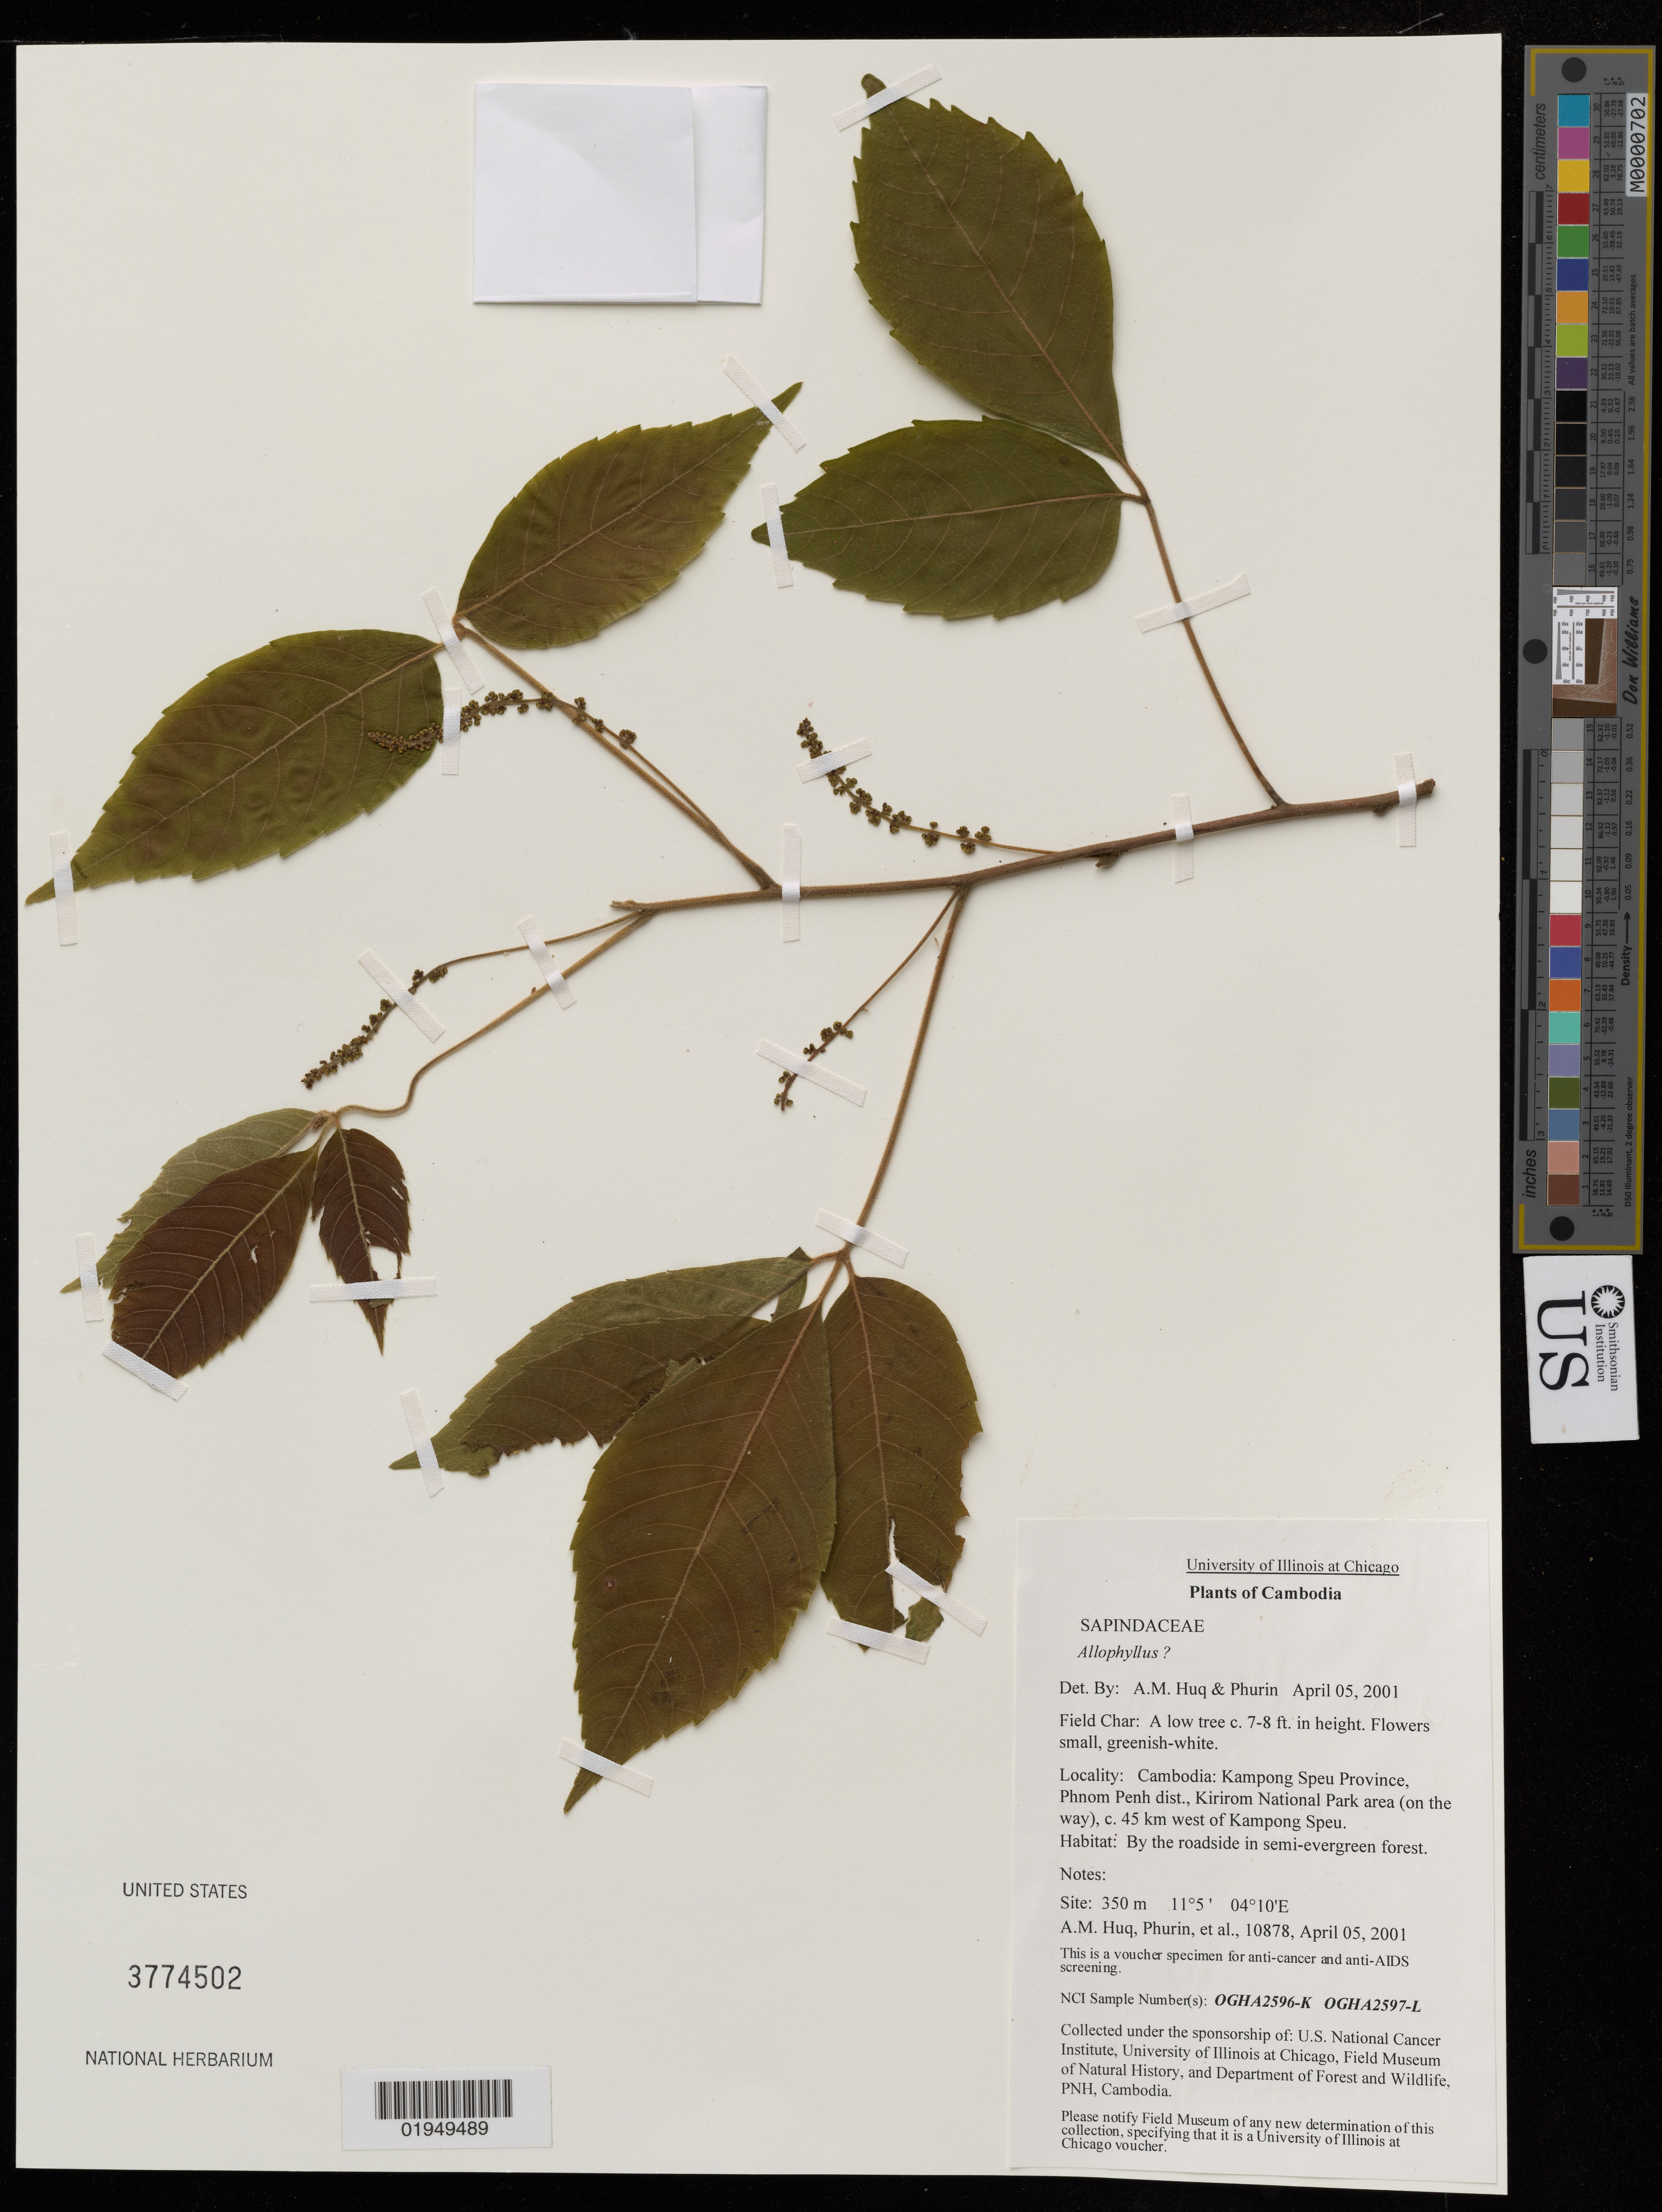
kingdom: Plantae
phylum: Tracheophyta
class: Magnoliopsida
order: Sapindales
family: Sapindaceae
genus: Allophylus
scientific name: Allophylus sp.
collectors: A. M. Huq, -. Phurin & et al.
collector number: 10878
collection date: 2001-04-05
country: Cambodia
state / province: Kampong Speu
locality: Phnom Penh dist., Kirirom National Park area (on the way), c. 45 km west of Kampong Speu.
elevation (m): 350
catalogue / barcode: US 3774502